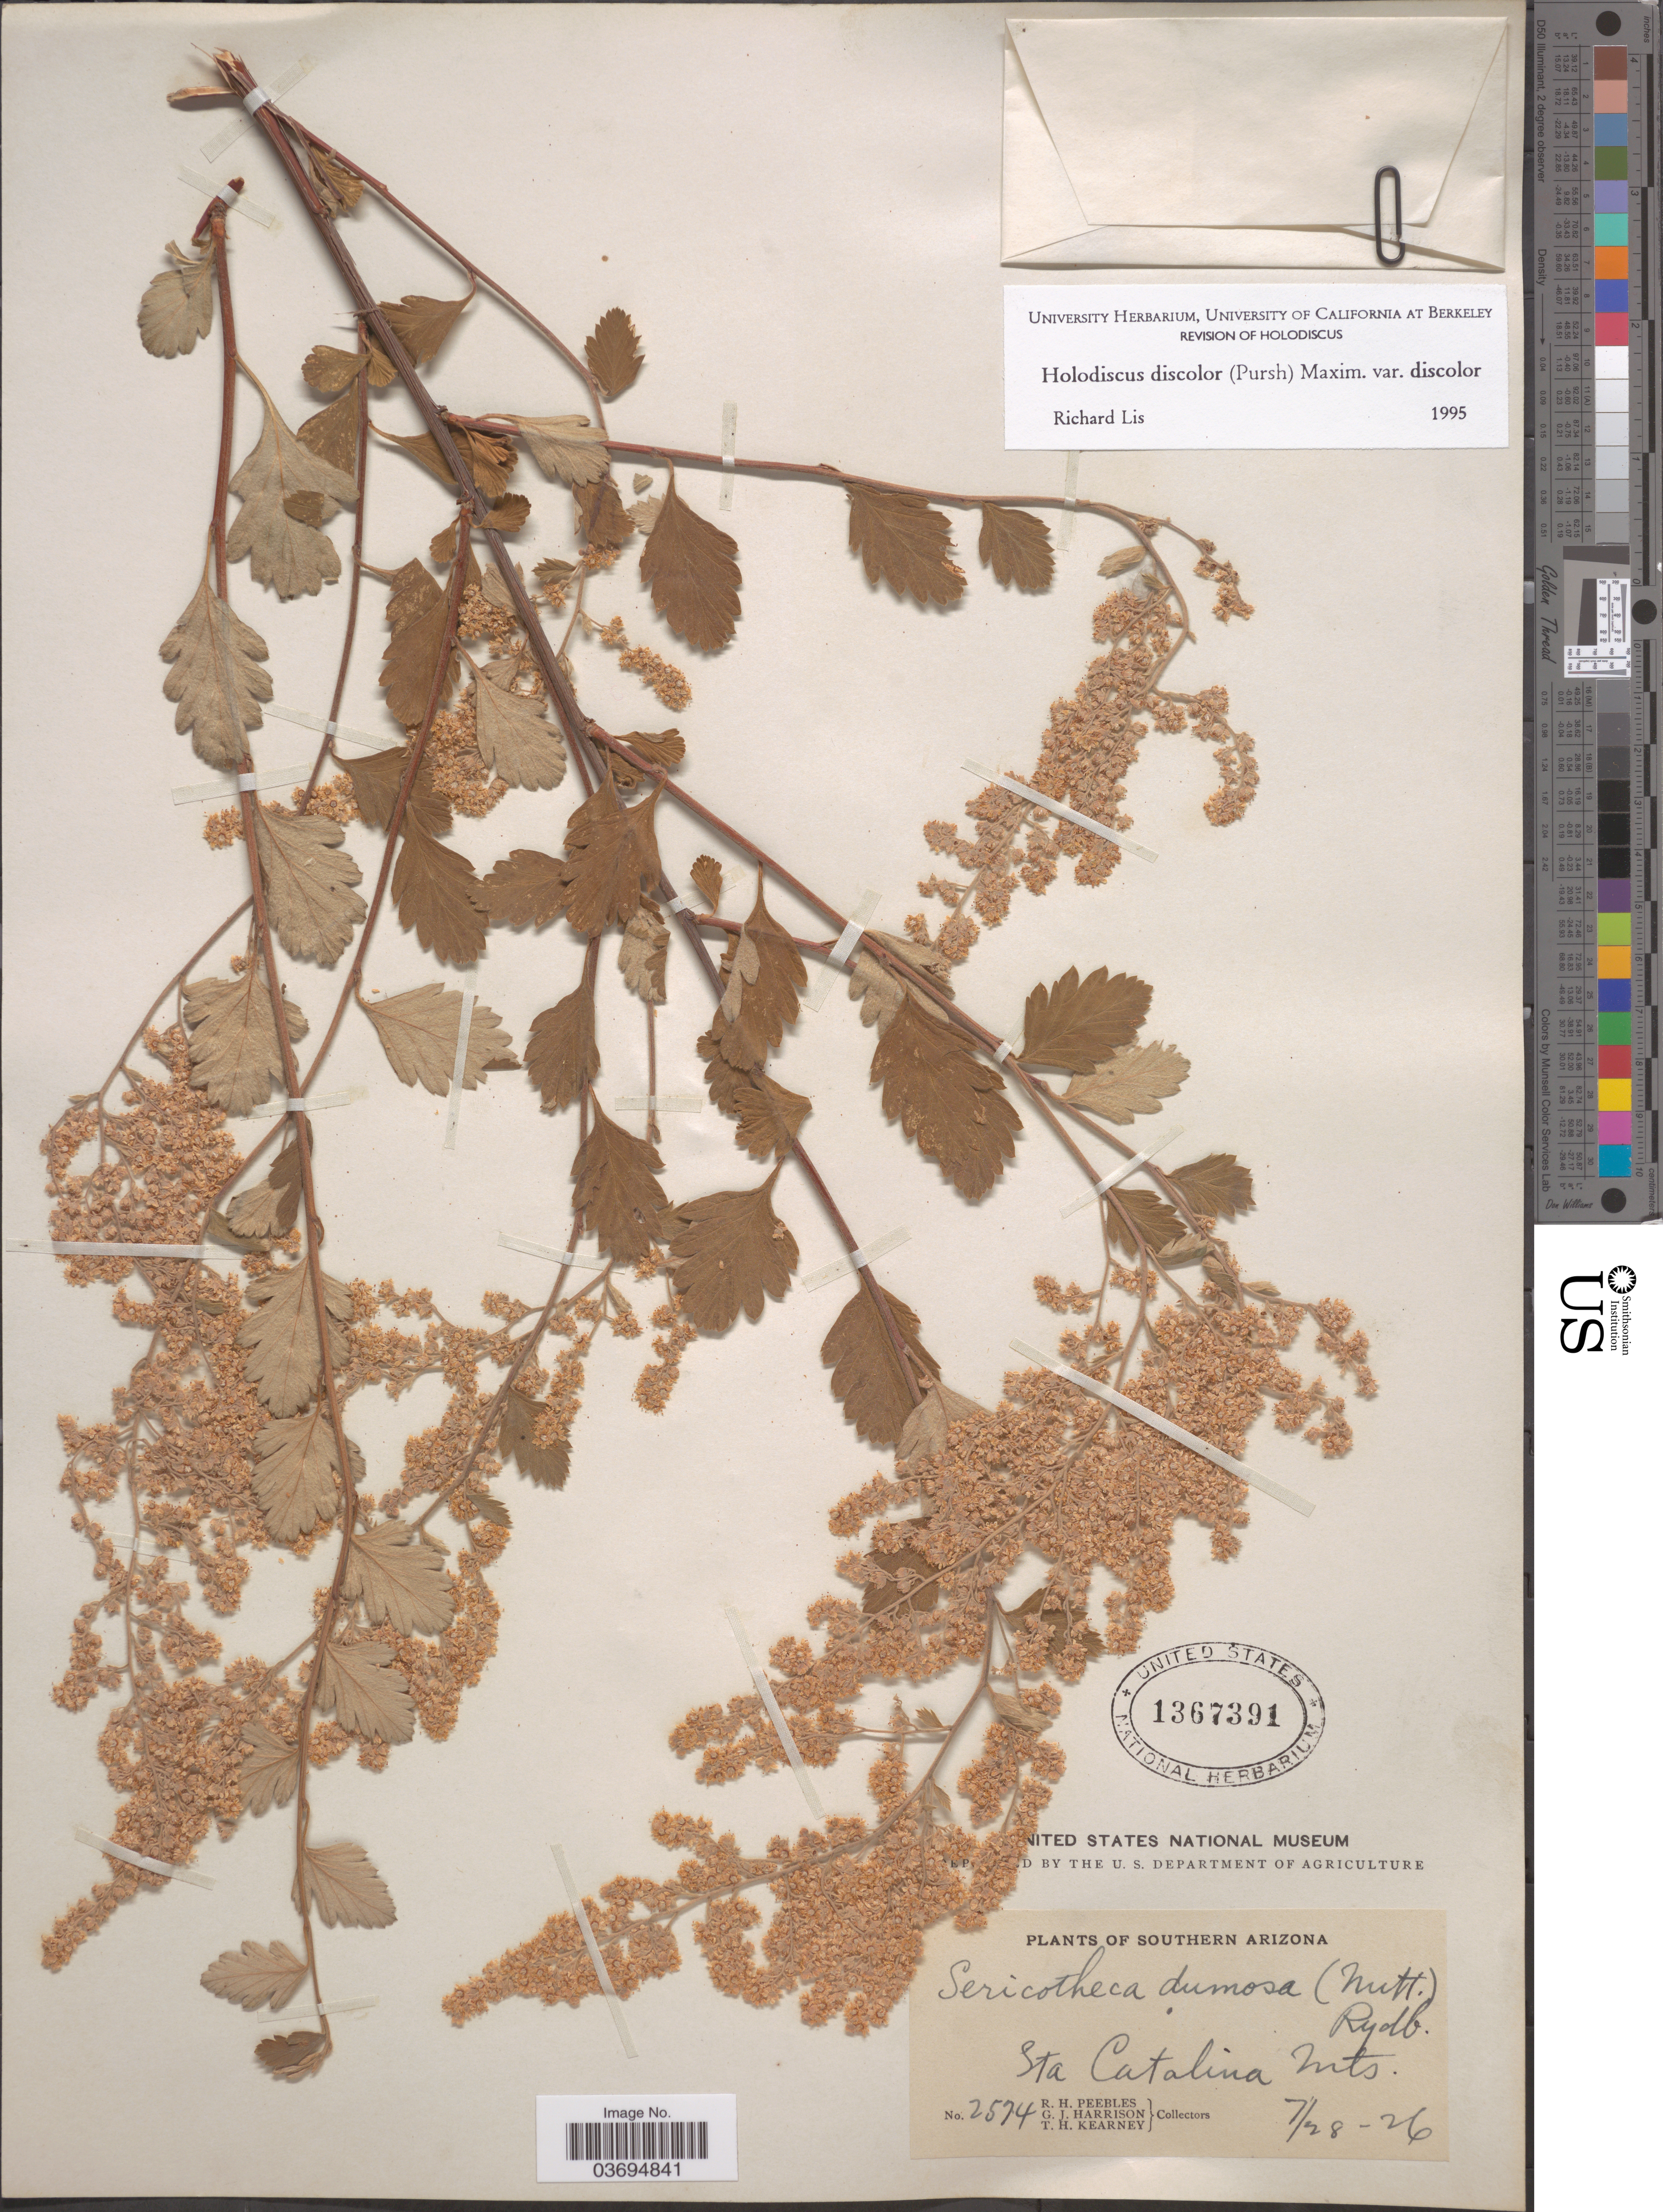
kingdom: Plantae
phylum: Tracheophyta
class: Magnoliopsida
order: Rosales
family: Rosaceae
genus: Holodiscus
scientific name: Holodiscus discolor var. discolor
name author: (Pursh) Maxim.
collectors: R. H. Peebles, G. J. Harrison & T. H. Kearney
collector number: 2574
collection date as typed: Transcribed d/m/y: /7/26 to /7/28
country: United States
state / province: Arizona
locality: Southern Arizona. Sta Catalina Mts.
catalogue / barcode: US 1367391